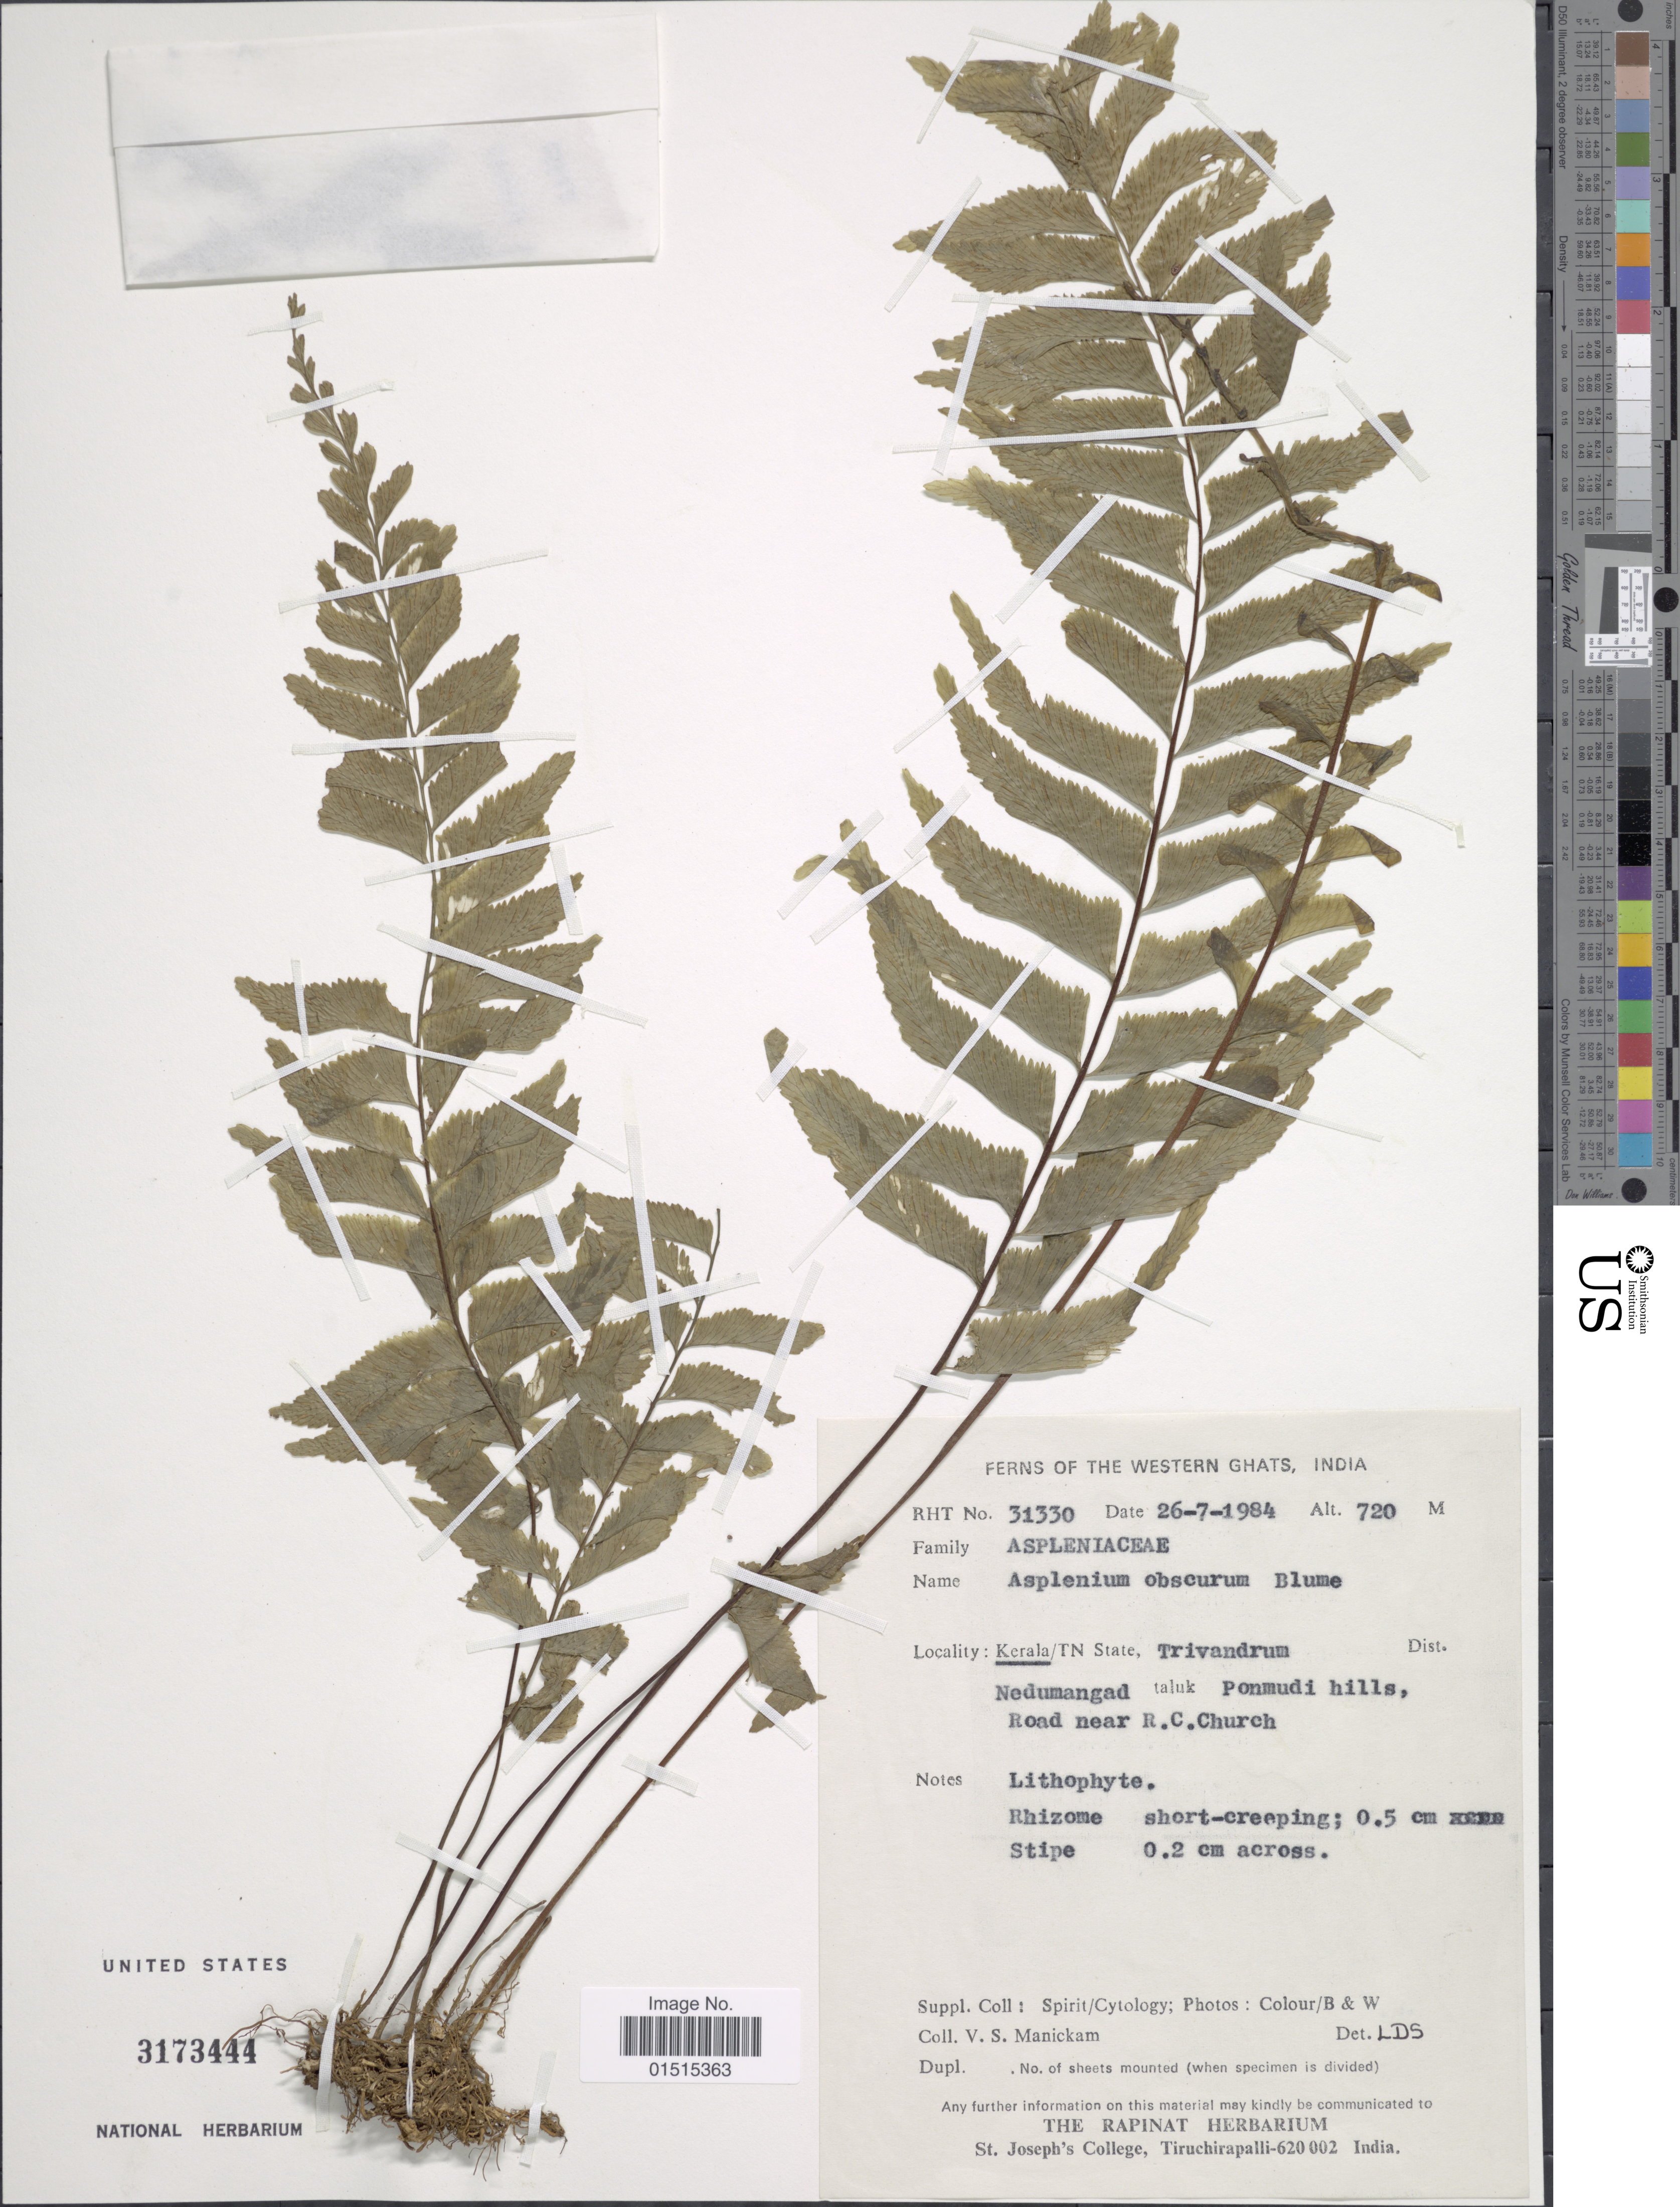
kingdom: Plantae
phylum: Tracheophyta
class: Polypodiopsida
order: Polypodiales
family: Aspleniaceae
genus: Asplenium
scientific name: Asplenium obscurum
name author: Blume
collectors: V. Manickam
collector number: RHT 31330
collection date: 1984-07-26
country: India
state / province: Kerala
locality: Kerala/TN State, Trivandrum Dist., Nedumangad taluk Ponmudi hills, Road near R.C. Church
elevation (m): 720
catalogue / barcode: US 3173444